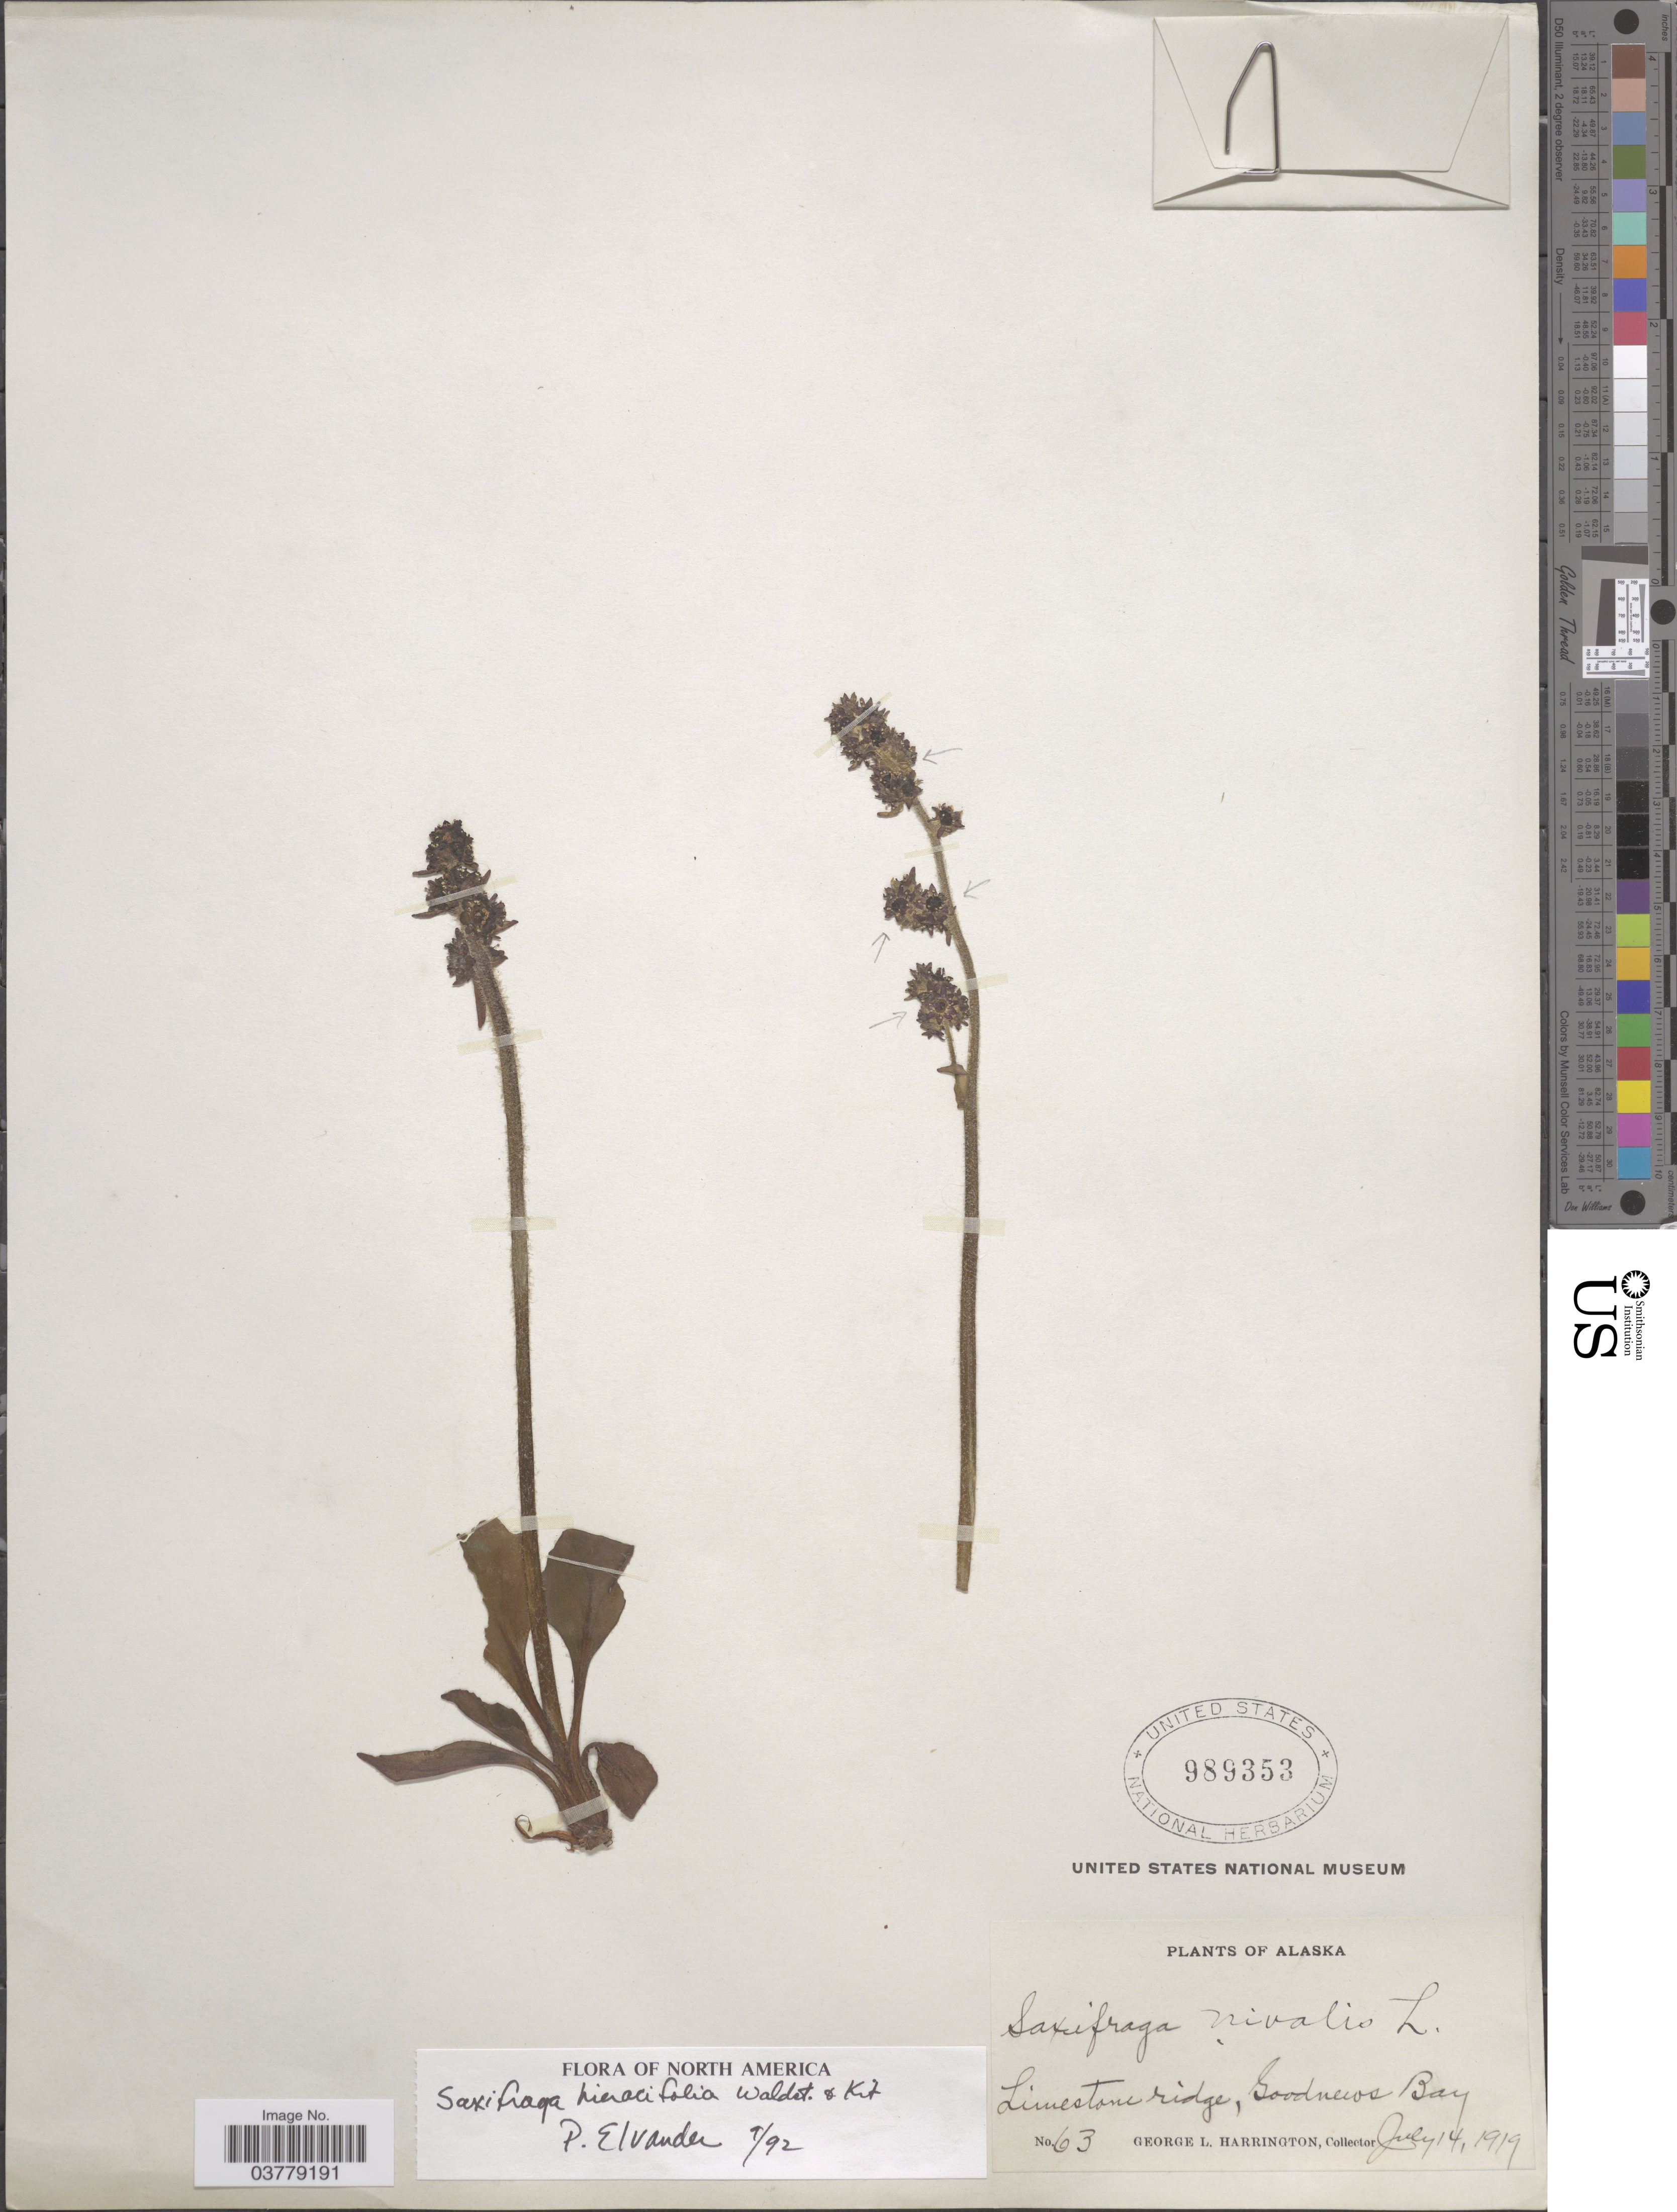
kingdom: Plantae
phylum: Tracheophyta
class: Magnoliopsida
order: Saxifragales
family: Saxifragaceae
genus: Micranthes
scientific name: Micranthes hieraciifolia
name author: (Waldst. & Kit. ex Willd.) Haw.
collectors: G. Harrington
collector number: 63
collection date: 1919-07-14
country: United States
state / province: Alaska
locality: Limestone ridge, Goodnews Bay.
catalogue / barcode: US 989353